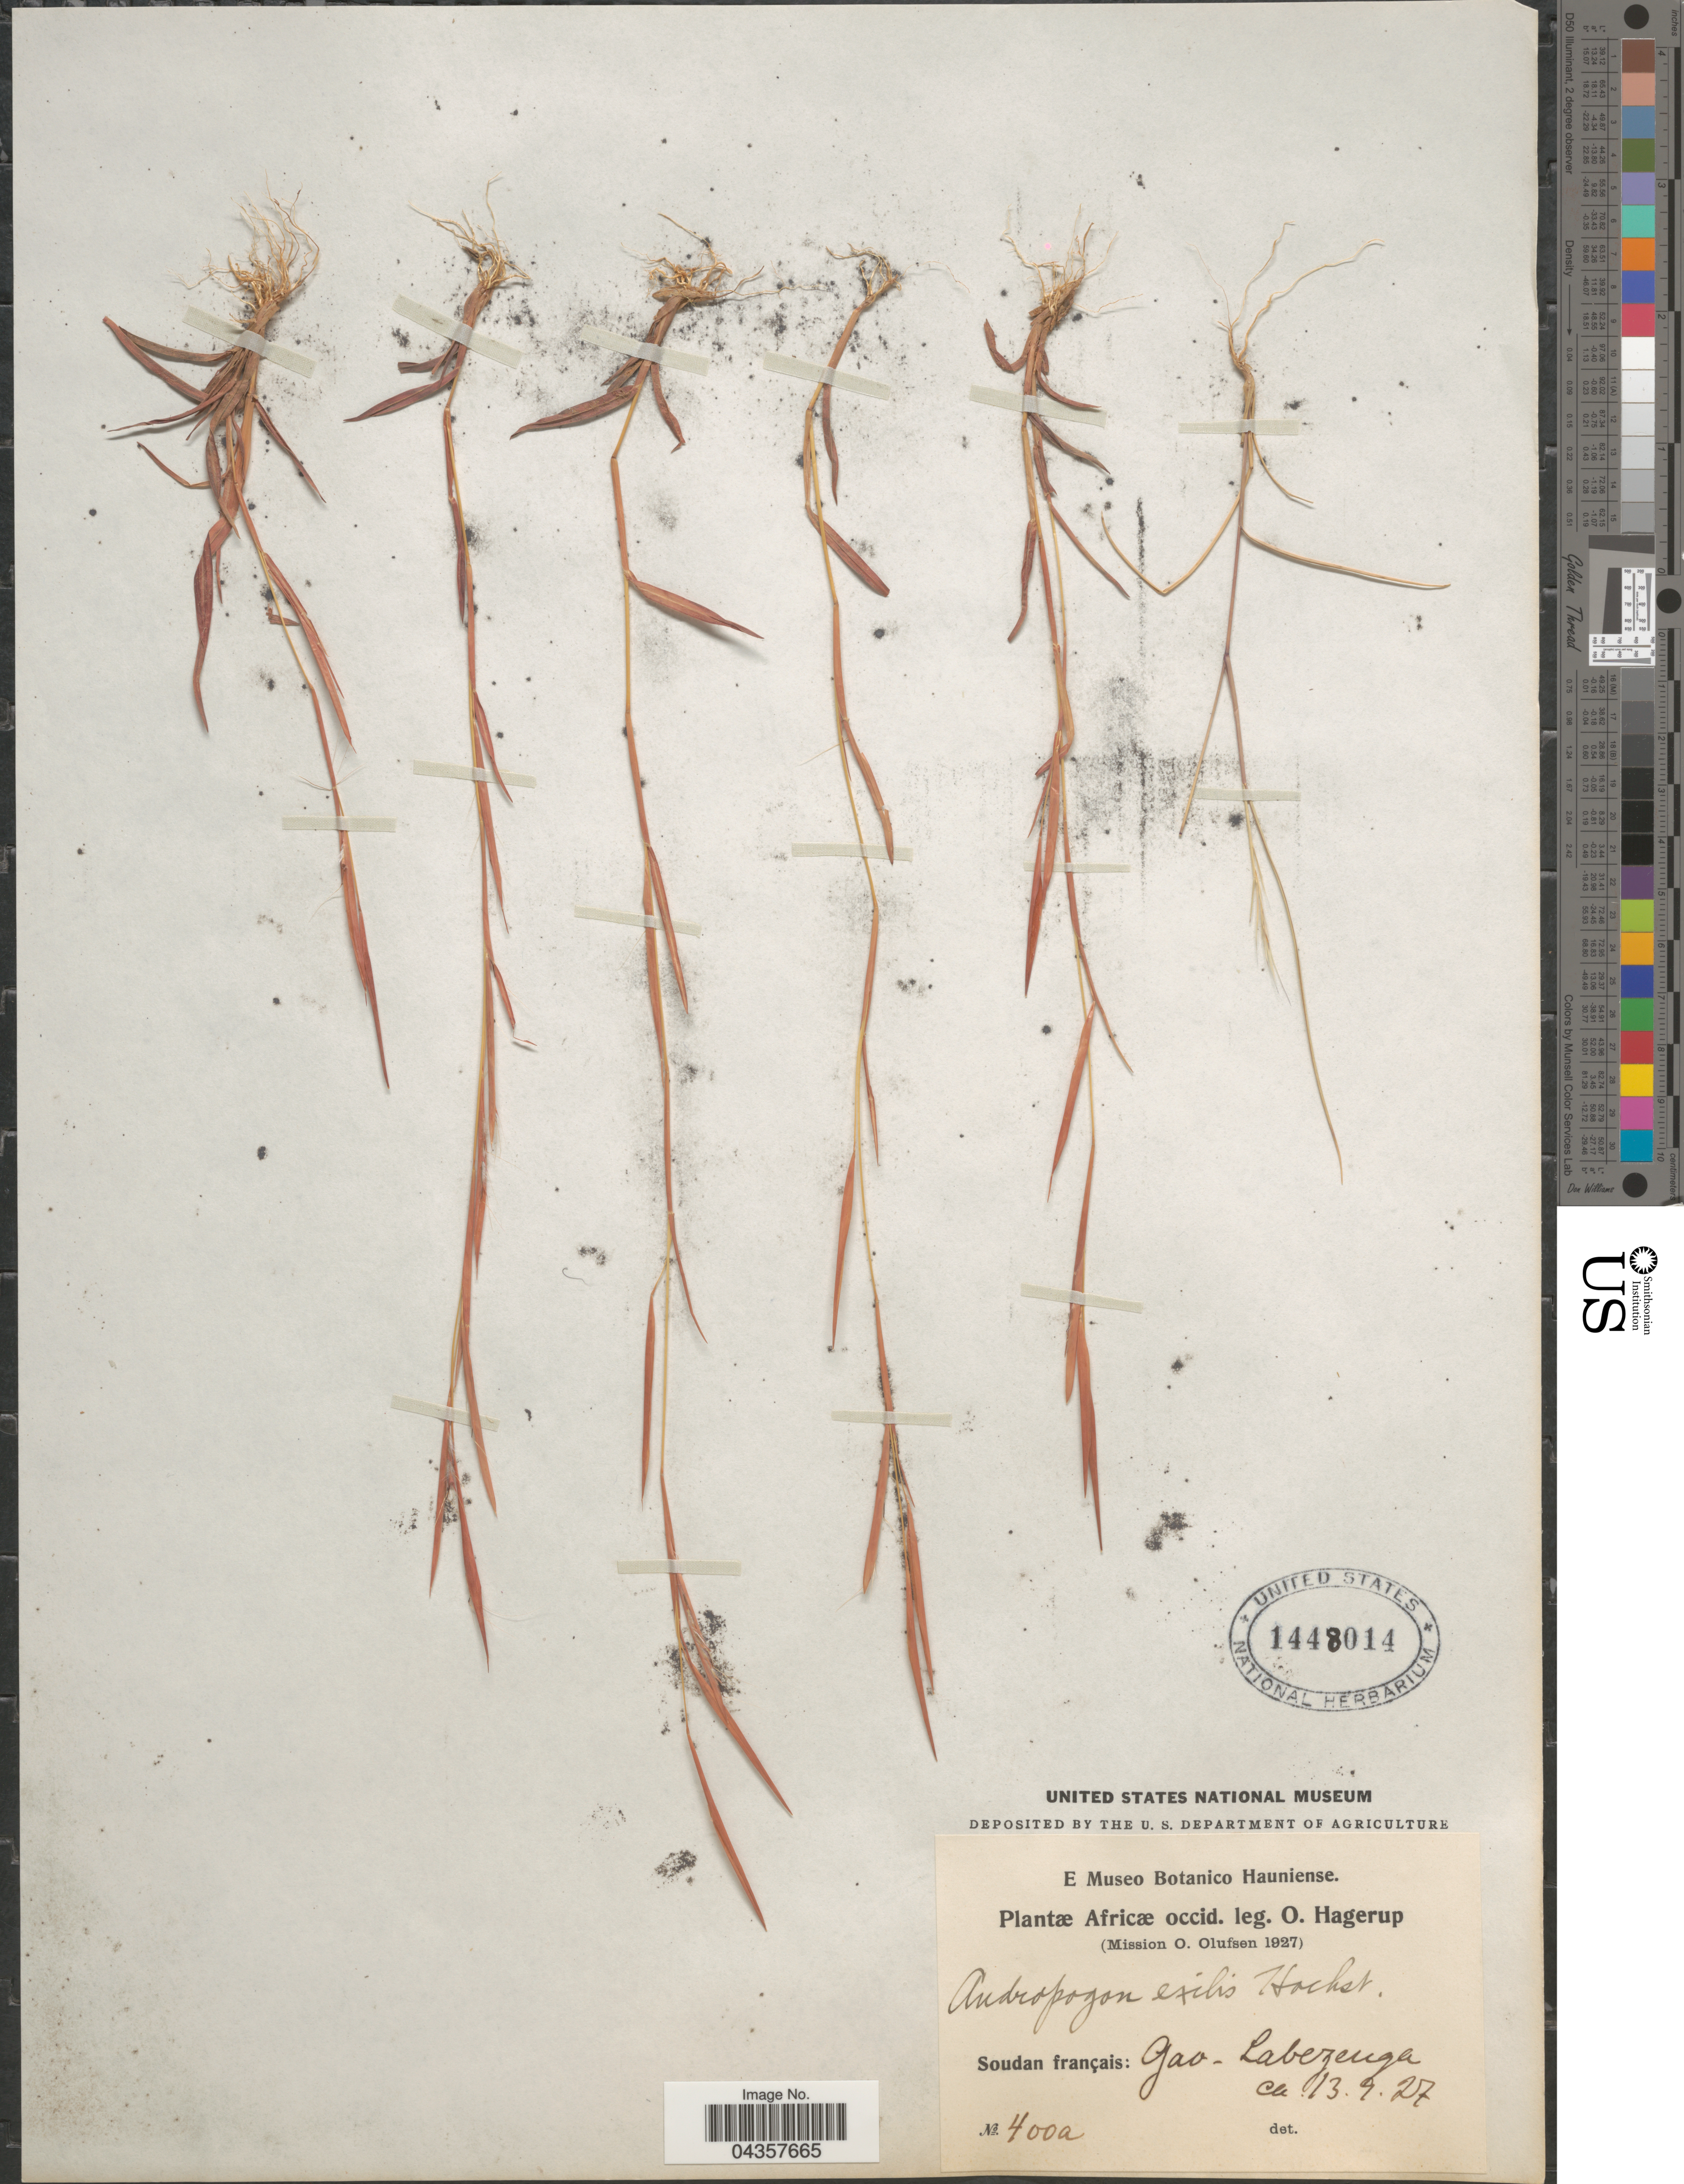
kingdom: Plantae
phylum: Tracheophyta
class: Liliopsida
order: Poales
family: Poaceae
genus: Schizachyrium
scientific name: Schizachyrium exile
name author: (Hochst.) Pilg.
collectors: O. Hagerup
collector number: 400a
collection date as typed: Transcribed d/m/y: 13/9/27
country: Mali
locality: (Mission O. Olufsen 1927). Soudan français: Gao-Labezenga.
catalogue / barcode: US 1448014